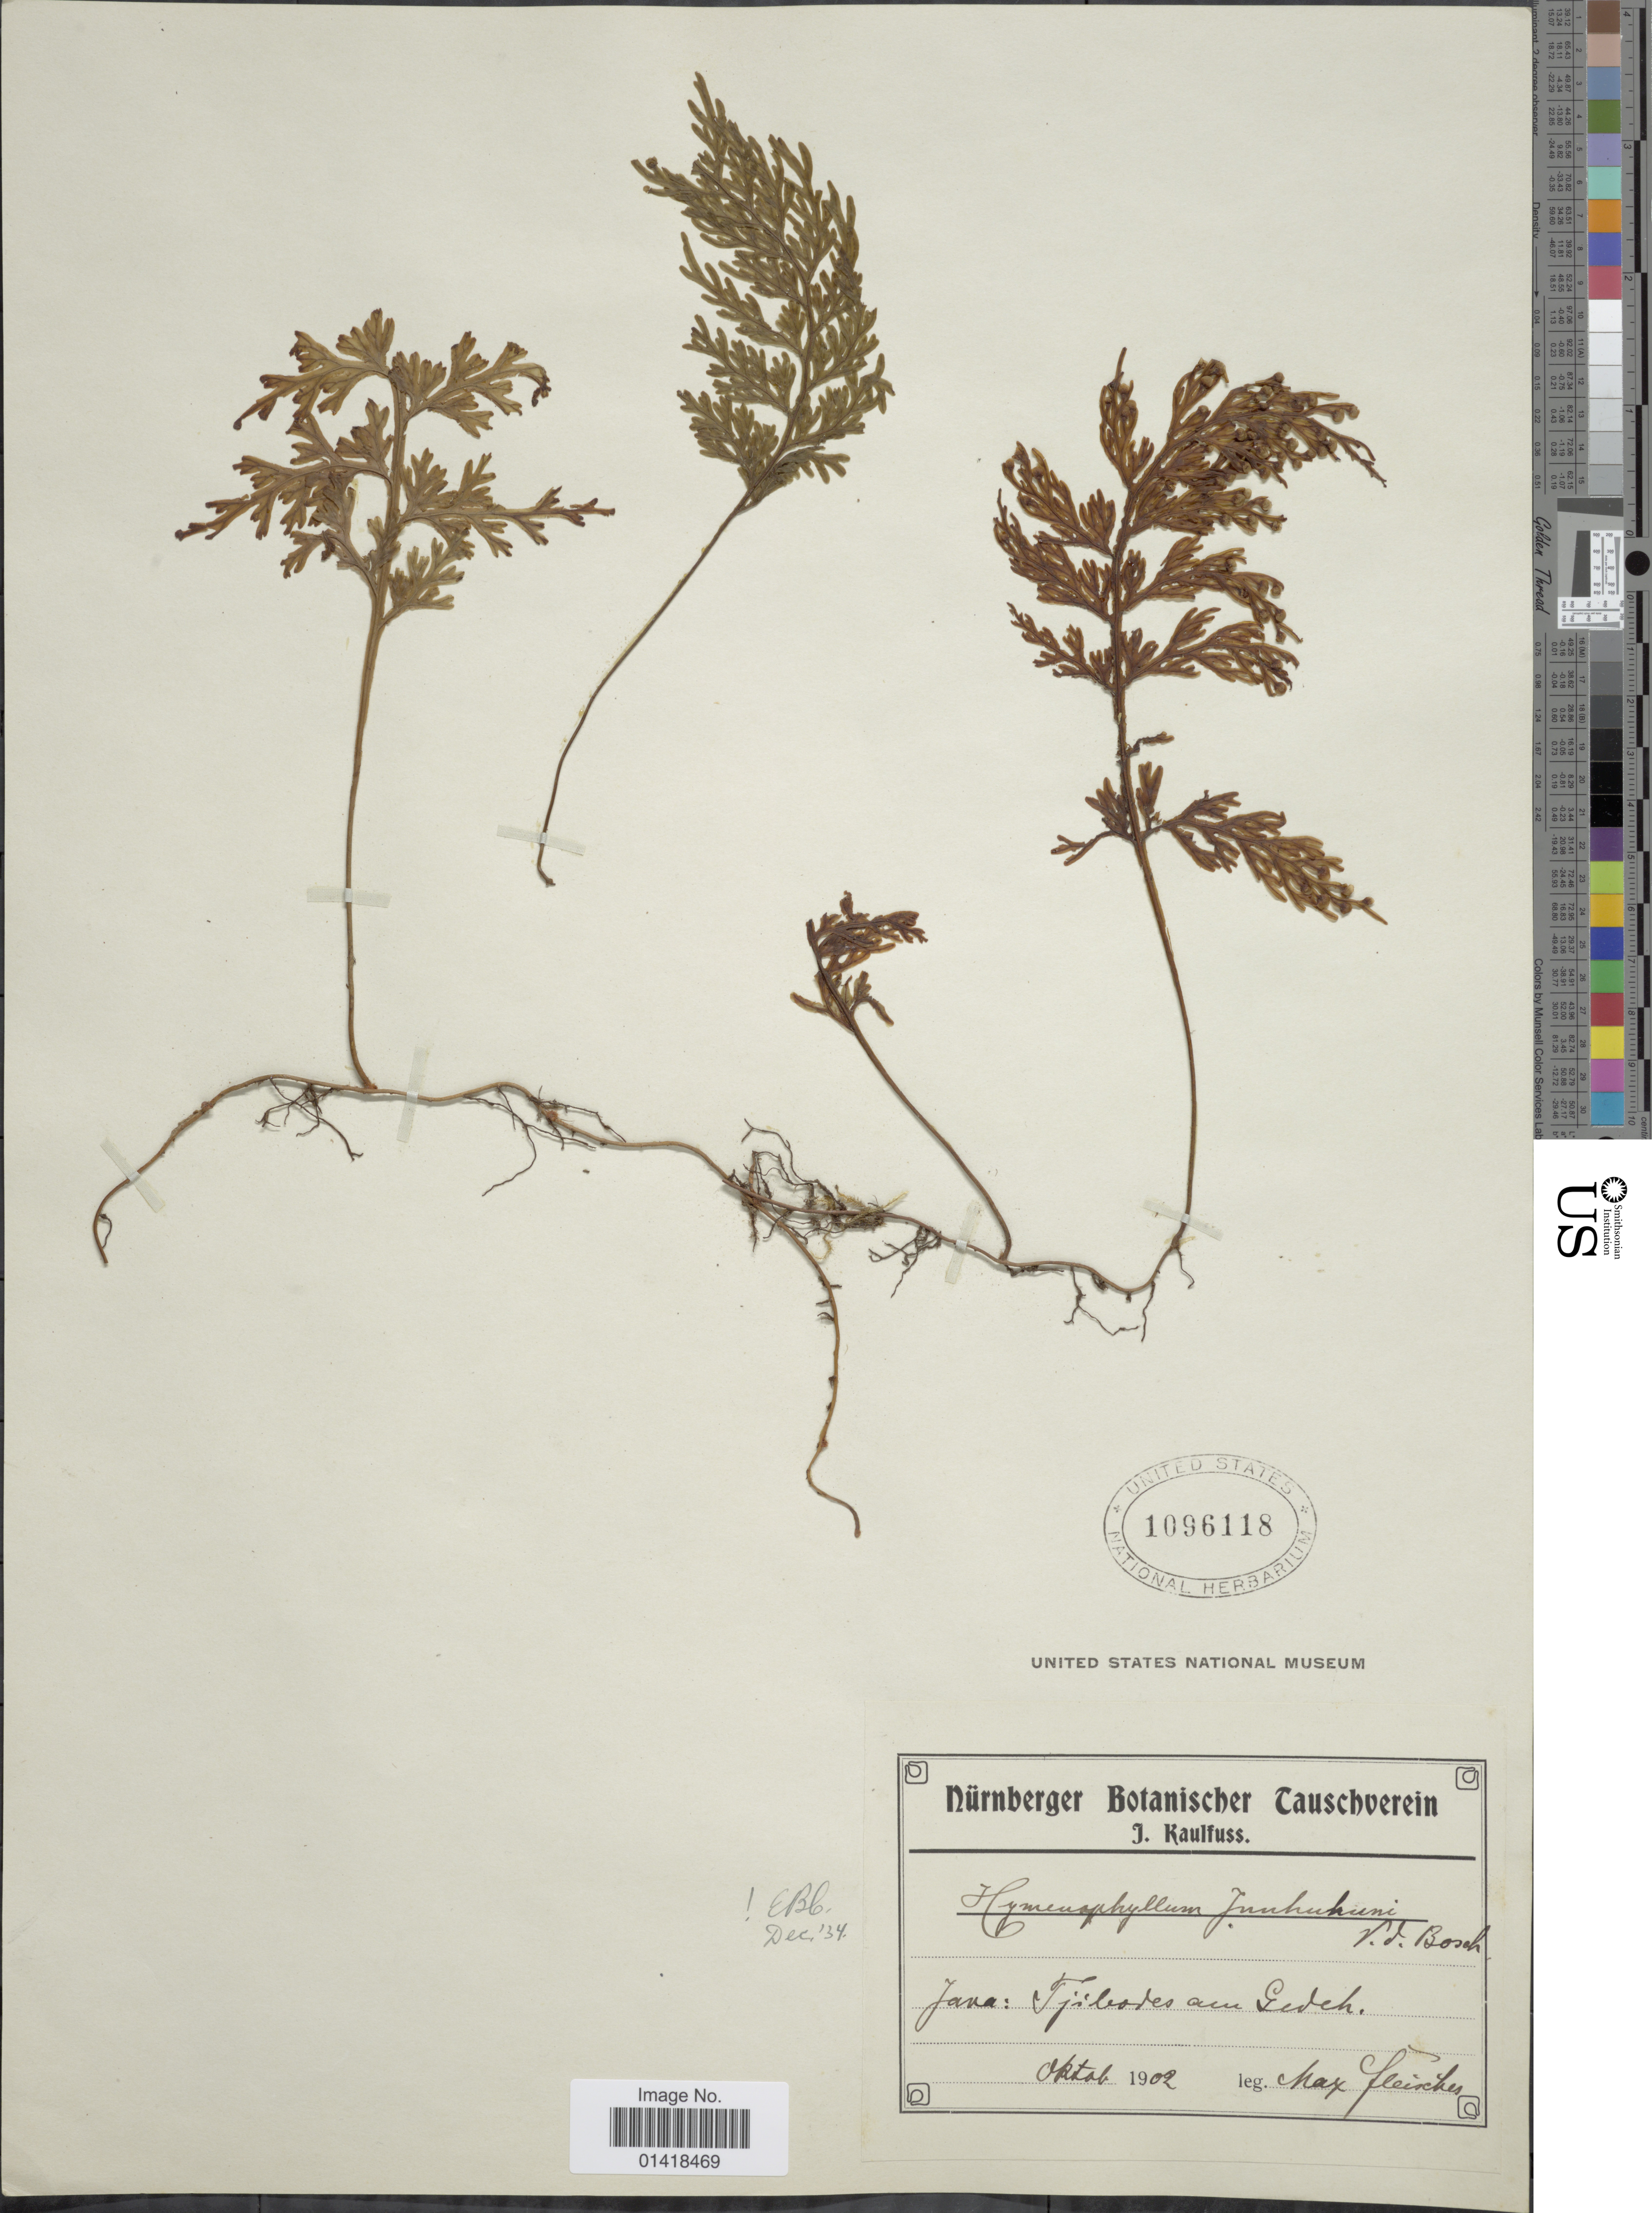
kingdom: Plantae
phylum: Tracheophyta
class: Polypodiopsida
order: Hymenophyllales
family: Hymenophyllaceae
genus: Hymenophyllum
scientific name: Hymenophyllum junghuhnii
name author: Bosch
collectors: M. Fleischer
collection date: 1902-10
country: Indonesia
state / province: Java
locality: Tjibodas aum Gedeh [interpreted]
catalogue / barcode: US 1096118